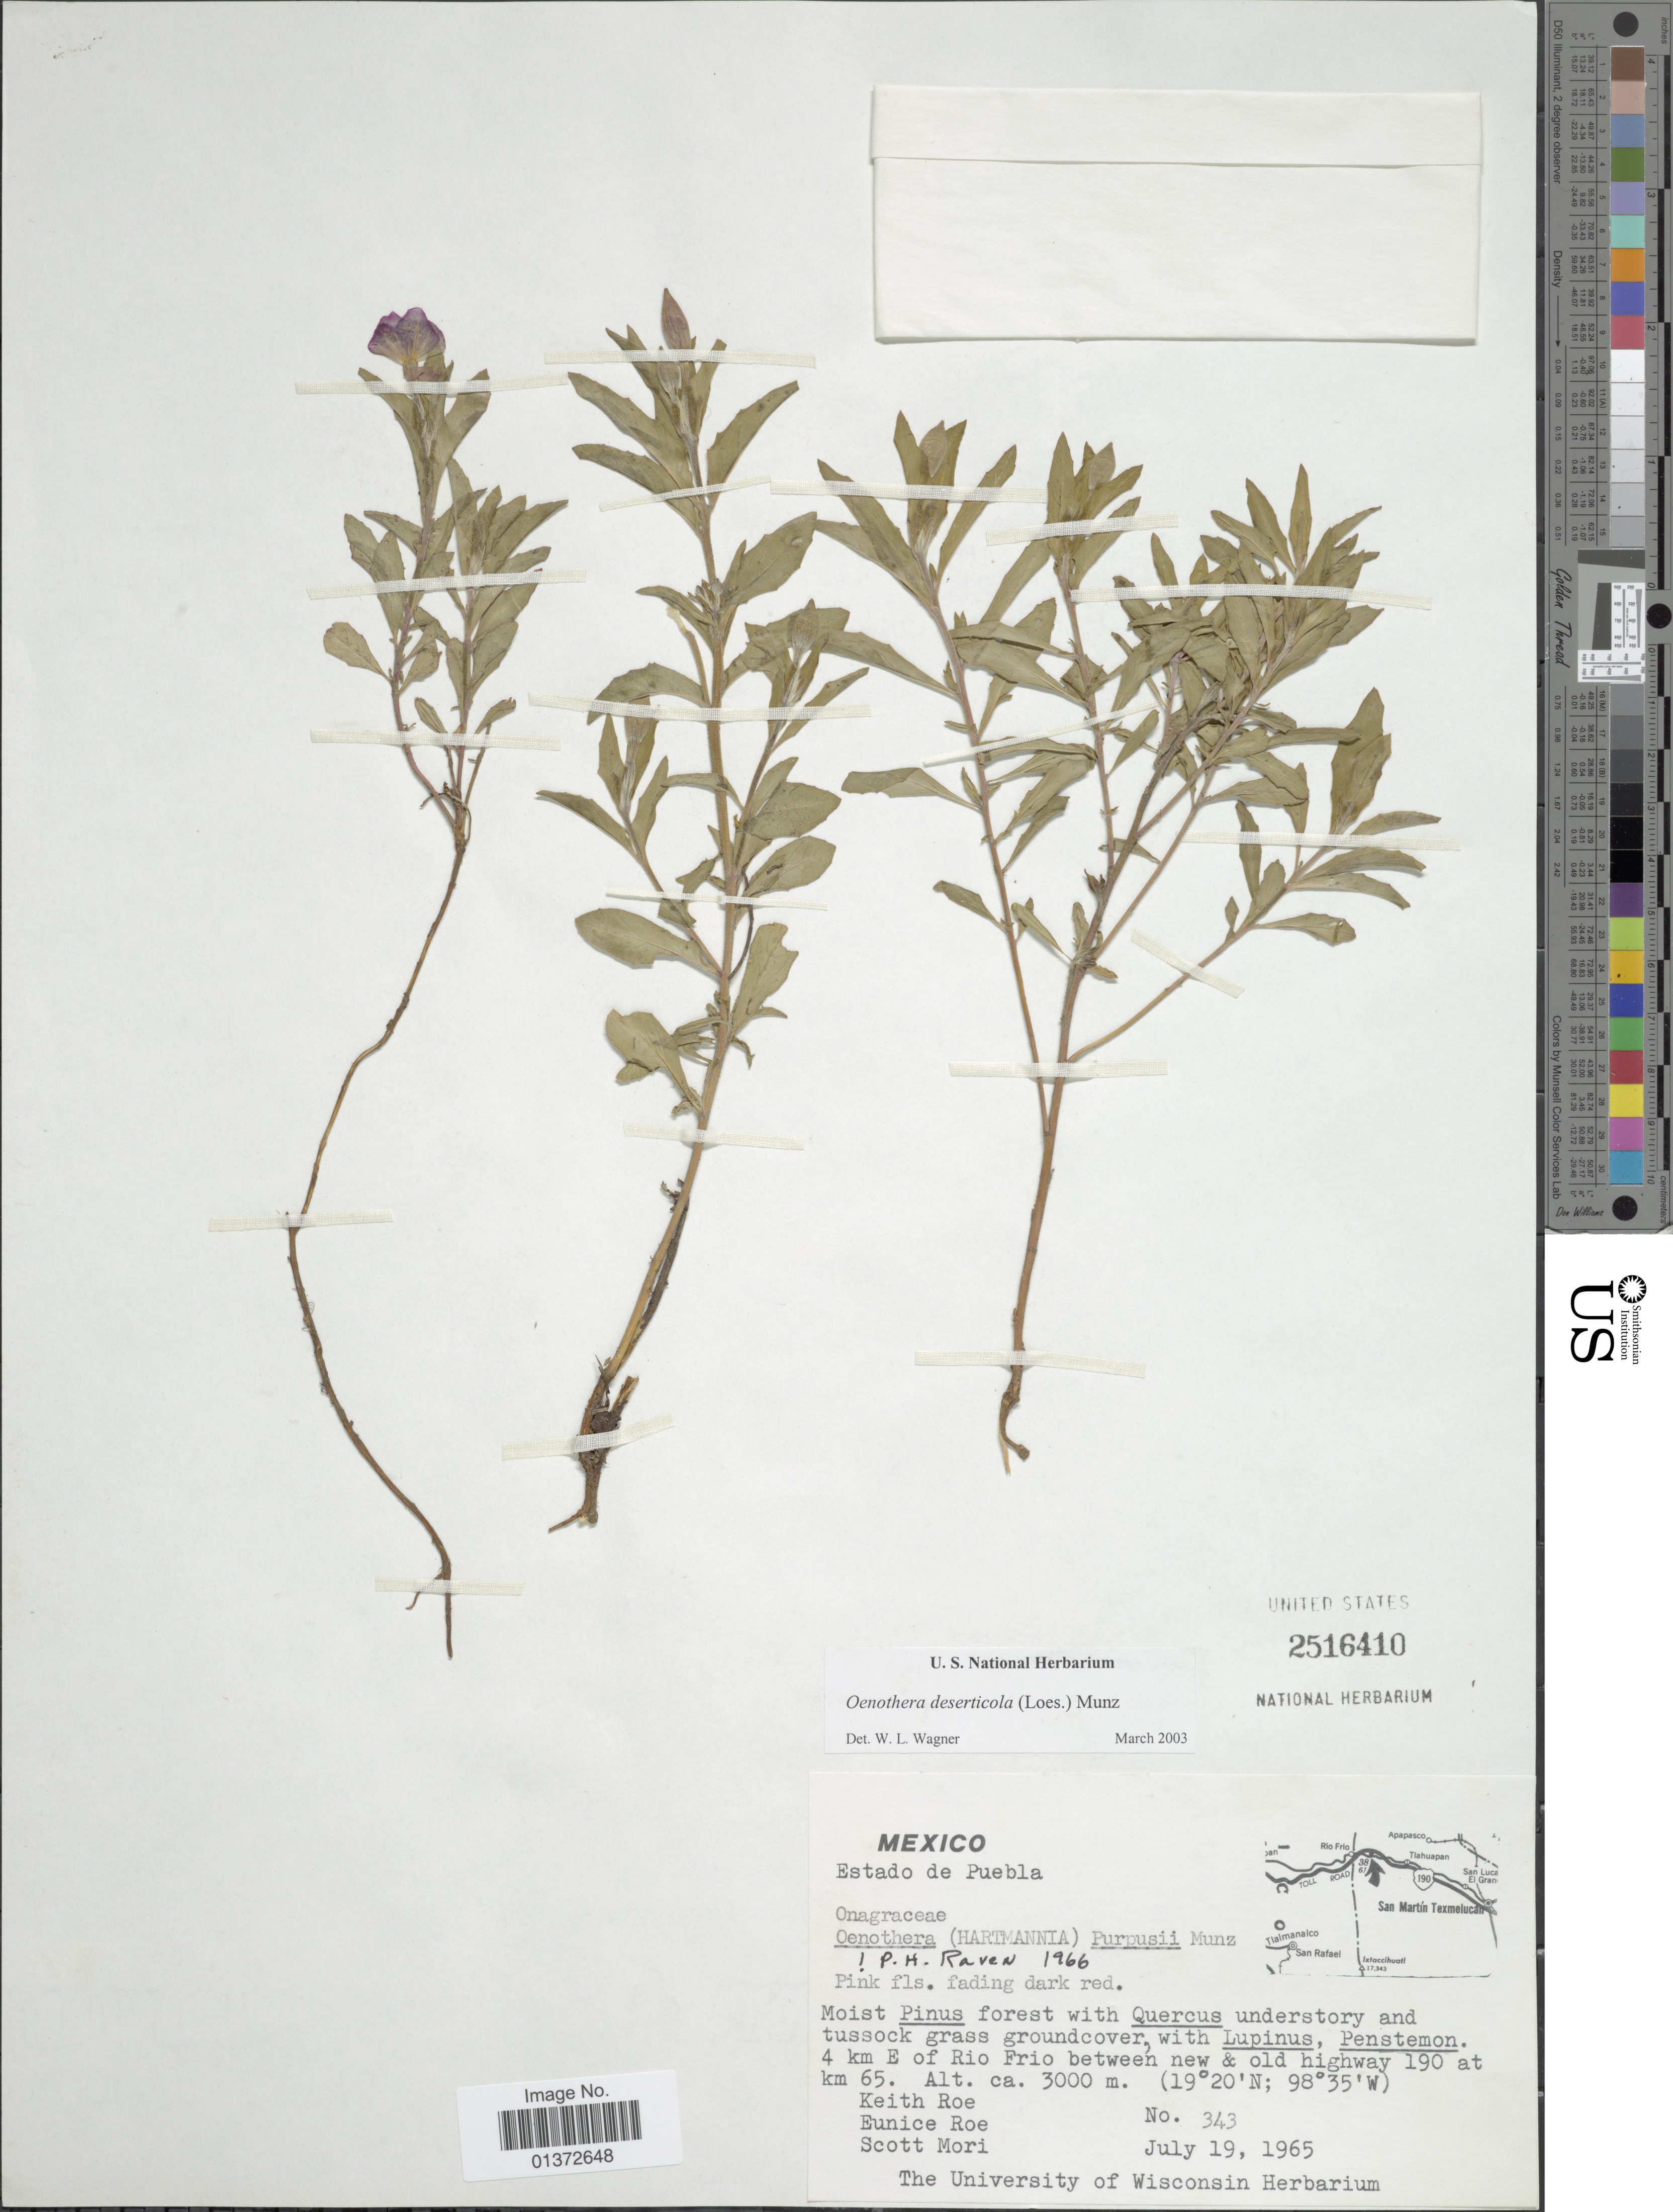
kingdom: Plantae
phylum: Tracheophyta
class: Magnoliopsida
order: Myrtales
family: Onagraceae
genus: Oenothera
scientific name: Oenothera deserticola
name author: (Loes.) Munz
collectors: K. E. Roe, E. Roe & S. Mori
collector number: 343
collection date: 1965-07-19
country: Mexico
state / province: Puebla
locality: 4 km E of Rio Frio between new & old highway 190 at km 65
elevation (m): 3000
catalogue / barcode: US 2516410